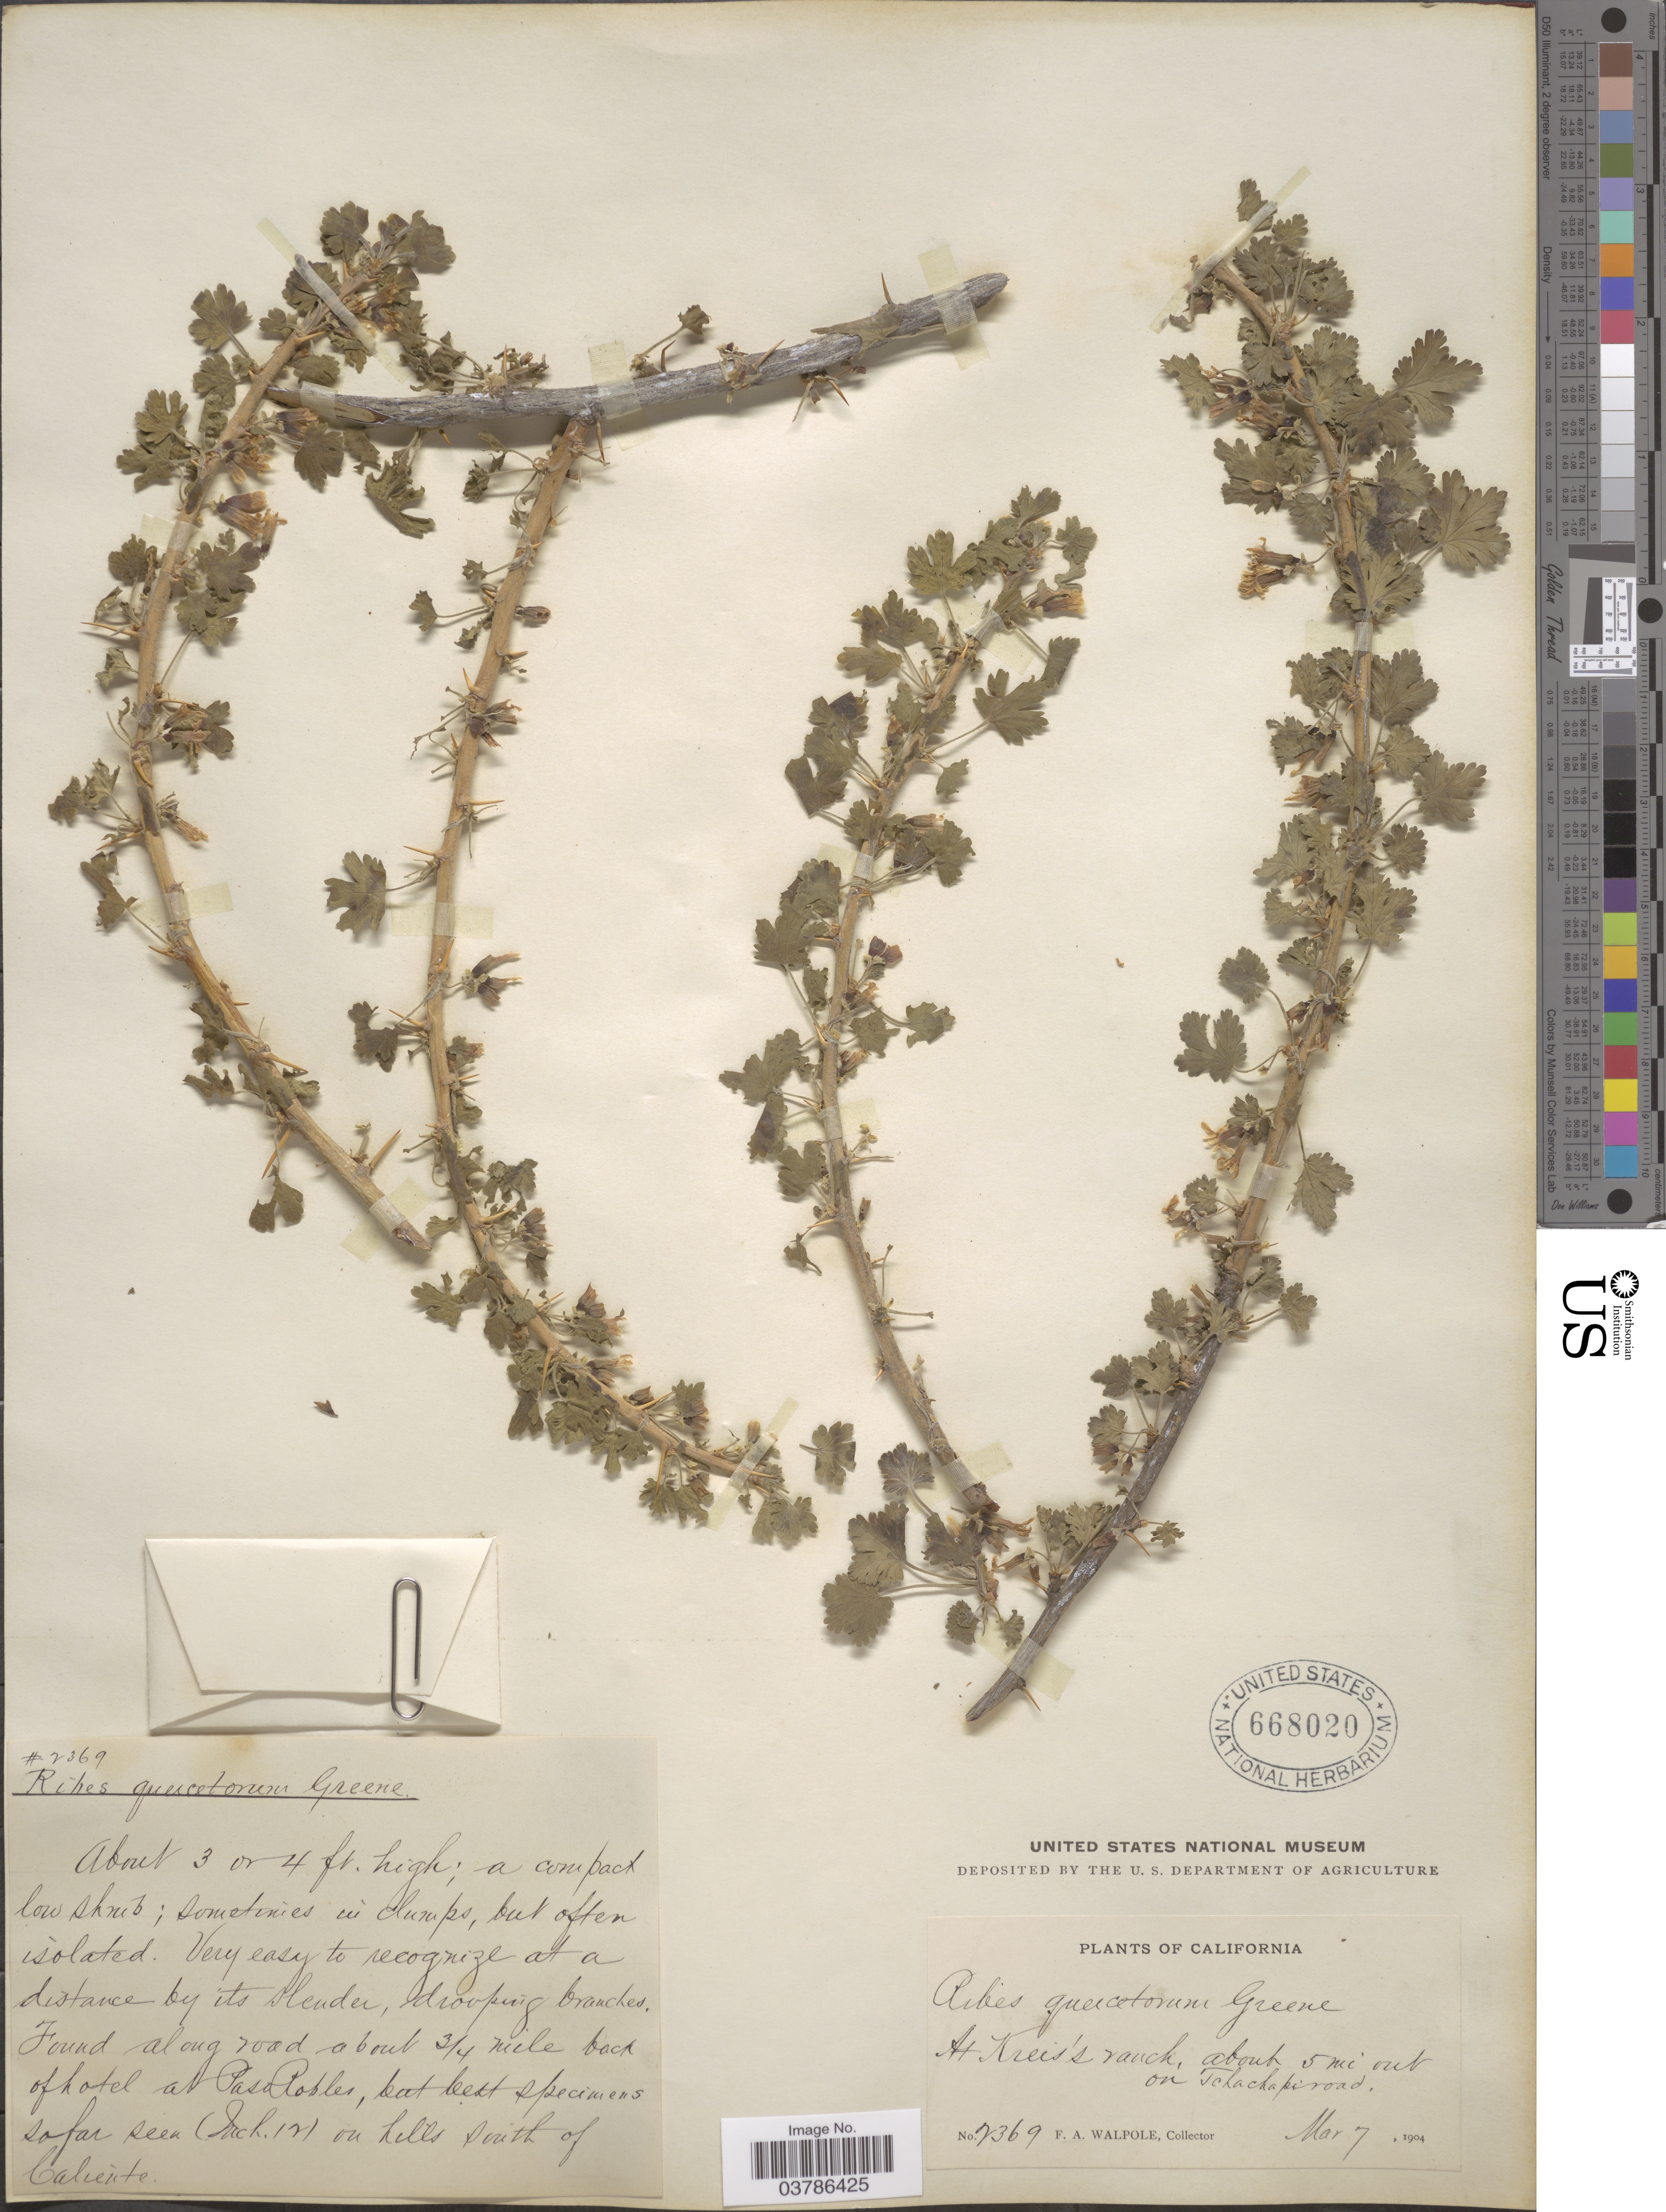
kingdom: Plantae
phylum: Tracheophyta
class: Magnoliopsida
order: Saxifragales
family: Grossulariaceae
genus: Ribes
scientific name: Ribes quercetorum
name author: Greene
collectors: F. Walpole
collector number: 2369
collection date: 1904-03-07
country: United States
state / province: California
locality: Along road 3/4 mile back of hotel at Paso Robles, on hills south of Caliente. Caliente, At Kreis's ranch* about 5 ms. out on Tchachapi road.?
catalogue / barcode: US 668020